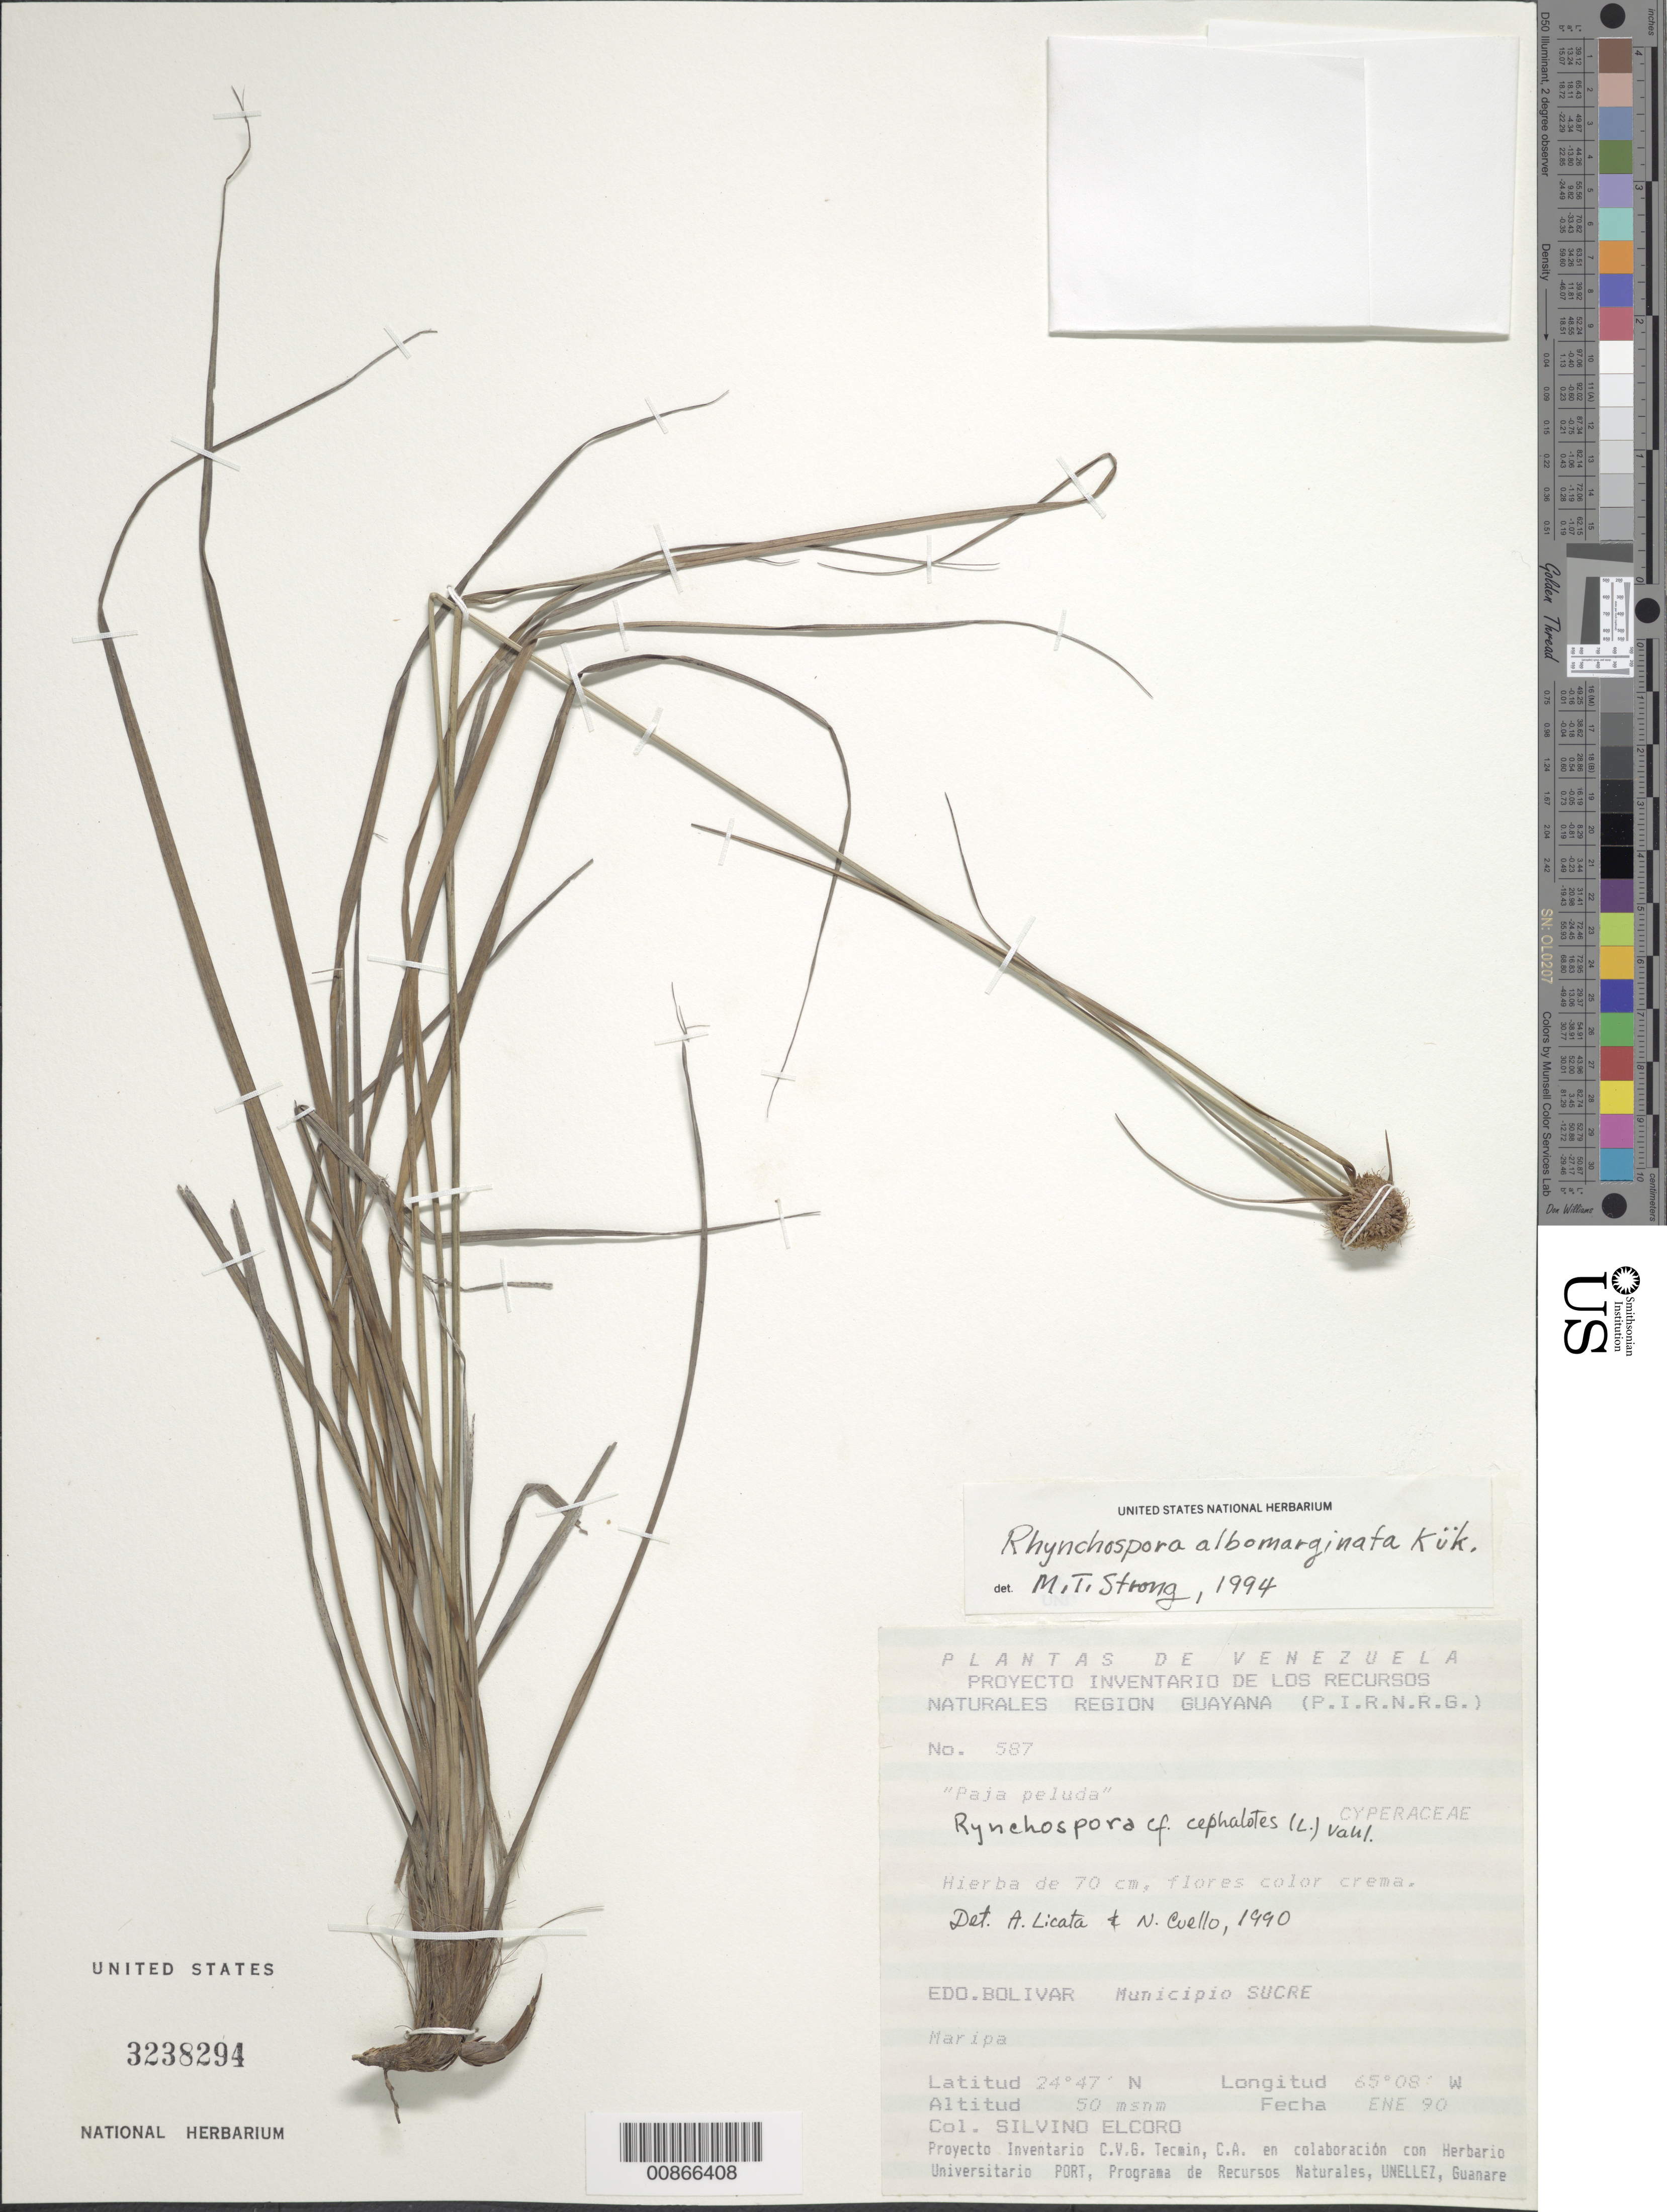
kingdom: Plantae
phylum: Tracheophyta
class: Liliopsida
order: Poales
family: Cyperaceae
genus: Rhynchospora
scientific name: Rhynchospora albomarginata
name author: Kük.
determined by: Strong, M. T., (US), Smithsonian Institution - National Museum of Natural History (UNITED STATES)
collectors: S. Elcoro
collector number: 587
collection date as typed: Feb-90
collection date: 1990-02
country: Venezuela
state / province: Bolívar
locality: Mun. Sucre, Maripa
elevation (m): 50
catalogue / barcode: US 3238294